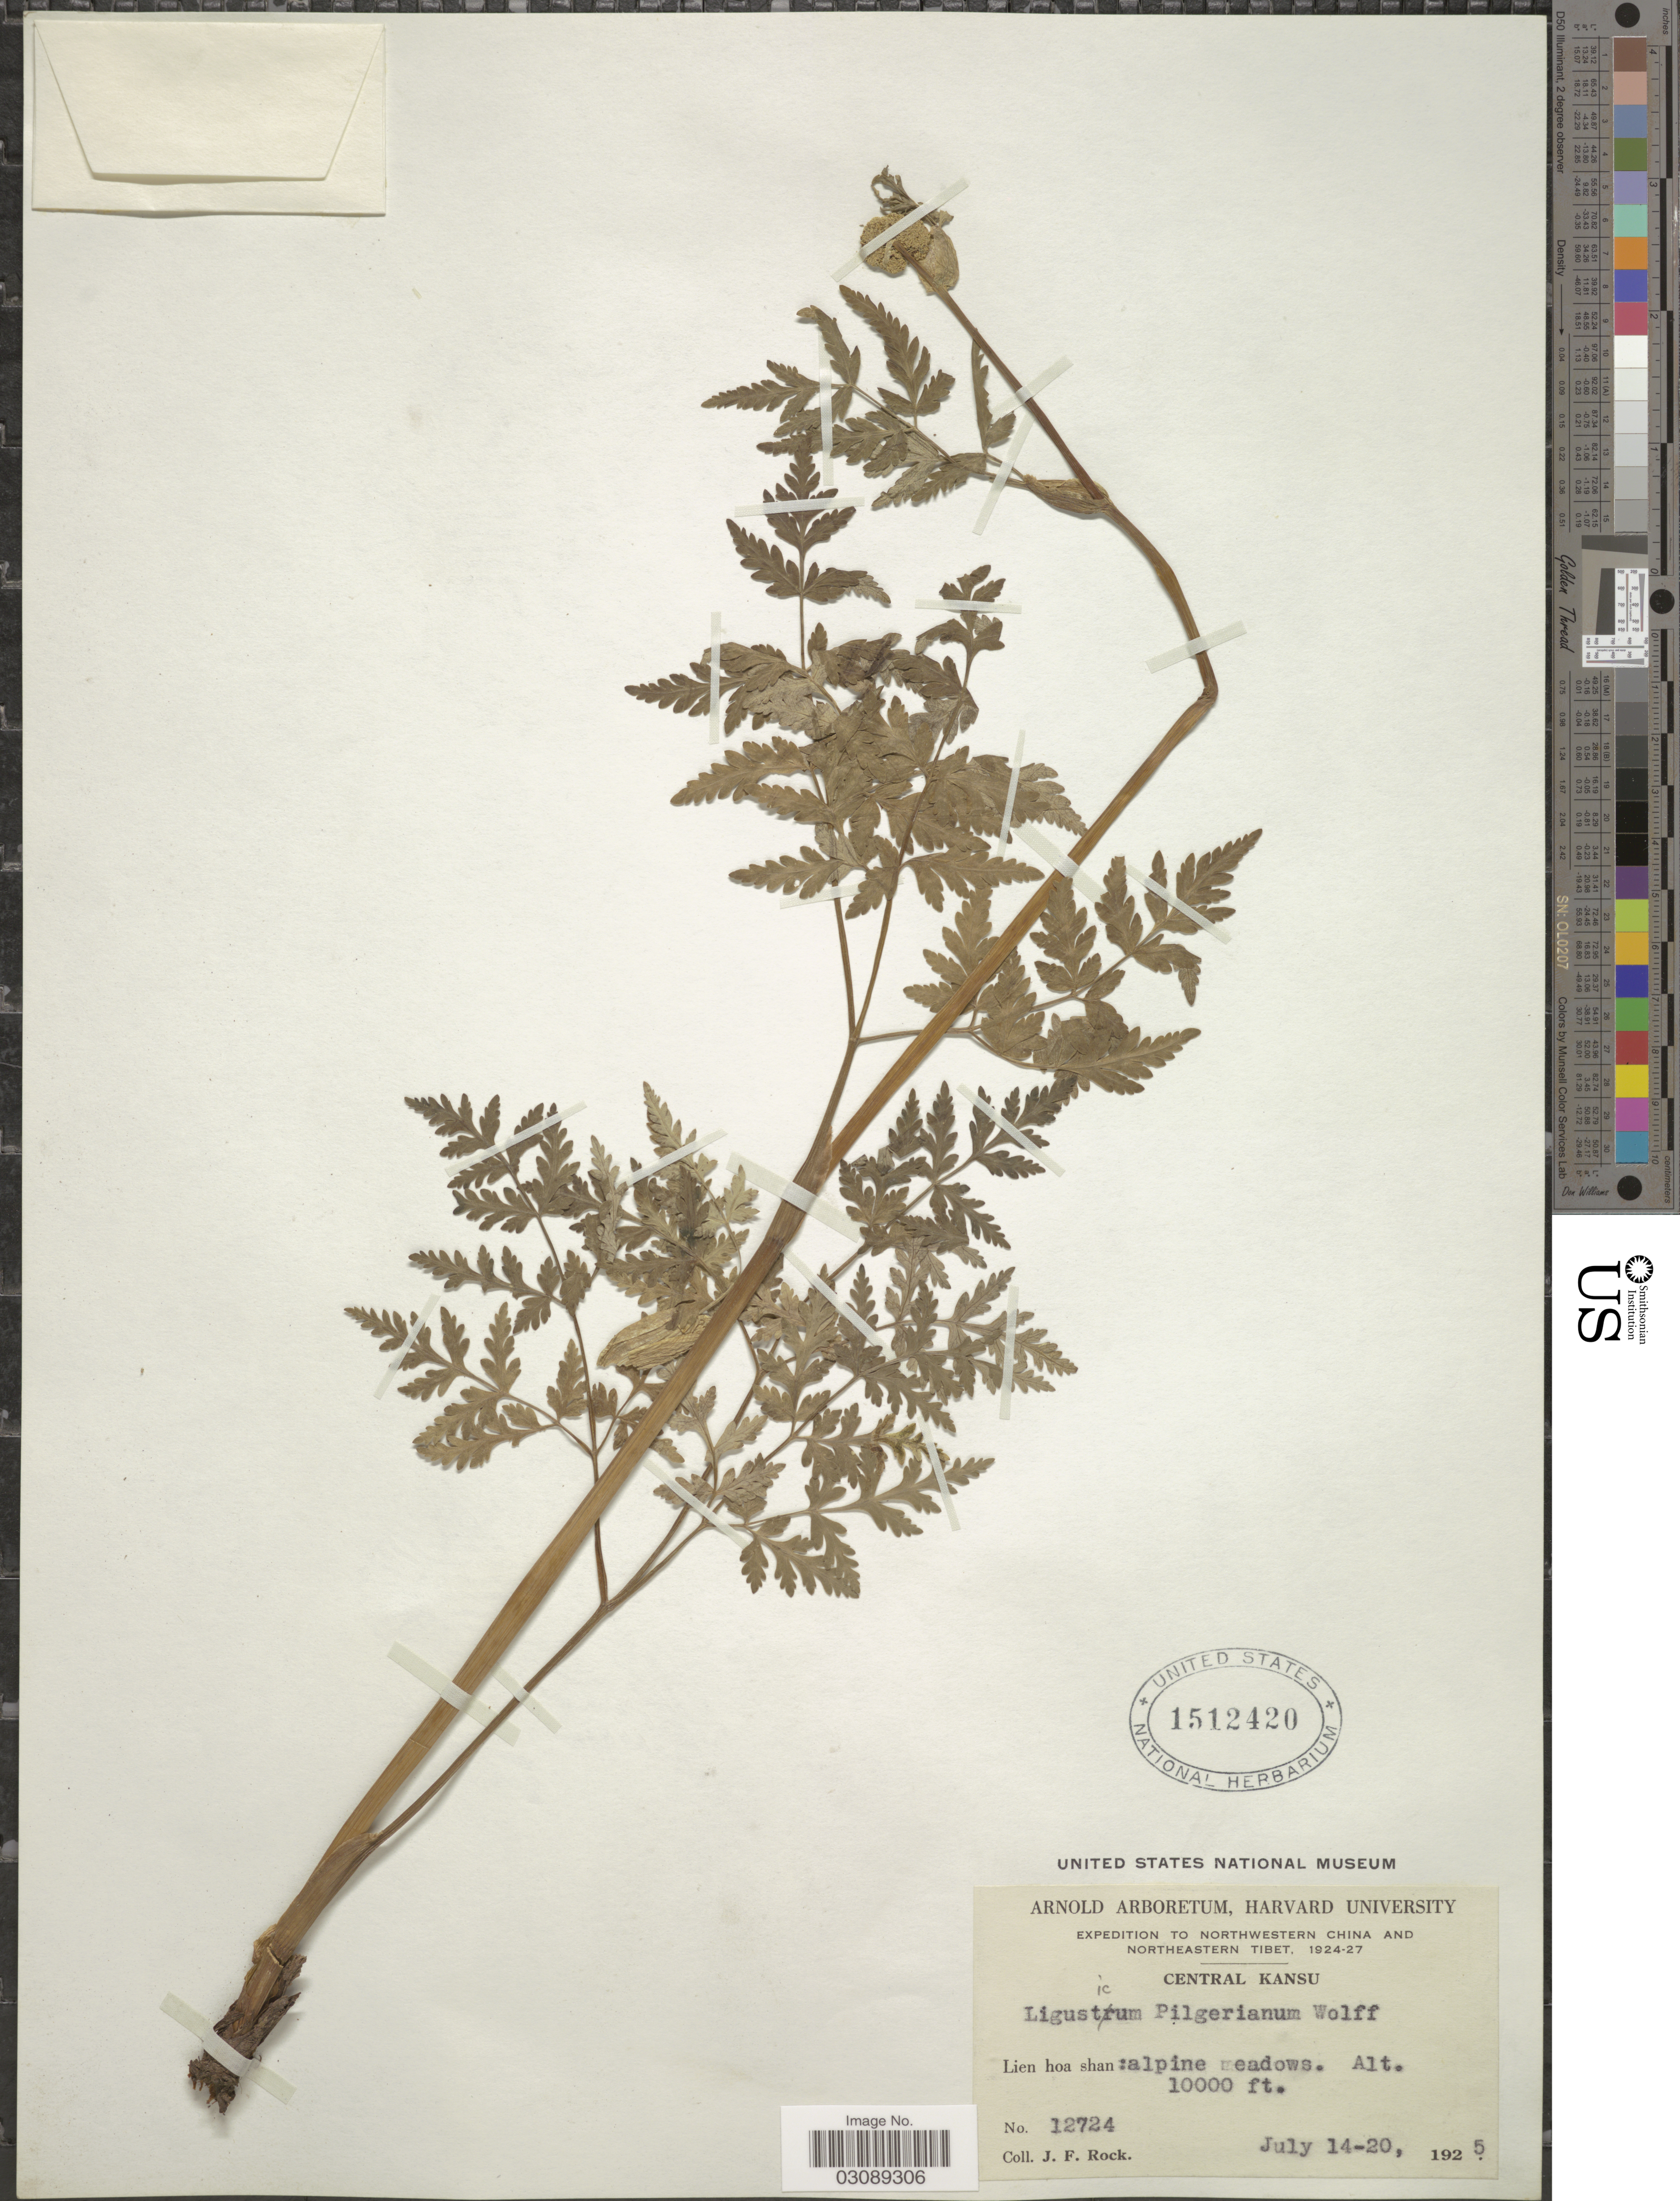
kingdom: Plantae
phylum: Tracheophyta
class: Magnoliopsida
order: Apiales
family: Apiaceae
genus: Ligusticum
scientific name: Ligusticum pilgerianum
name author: H. Wolff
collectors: J. Rock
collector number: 12724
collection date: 1925-07-14/1925-07-20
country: China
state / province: Gansu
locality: Northwestern China. Central Kansu. Lien hoa shan.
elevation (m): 3048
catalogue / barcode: US 1512420